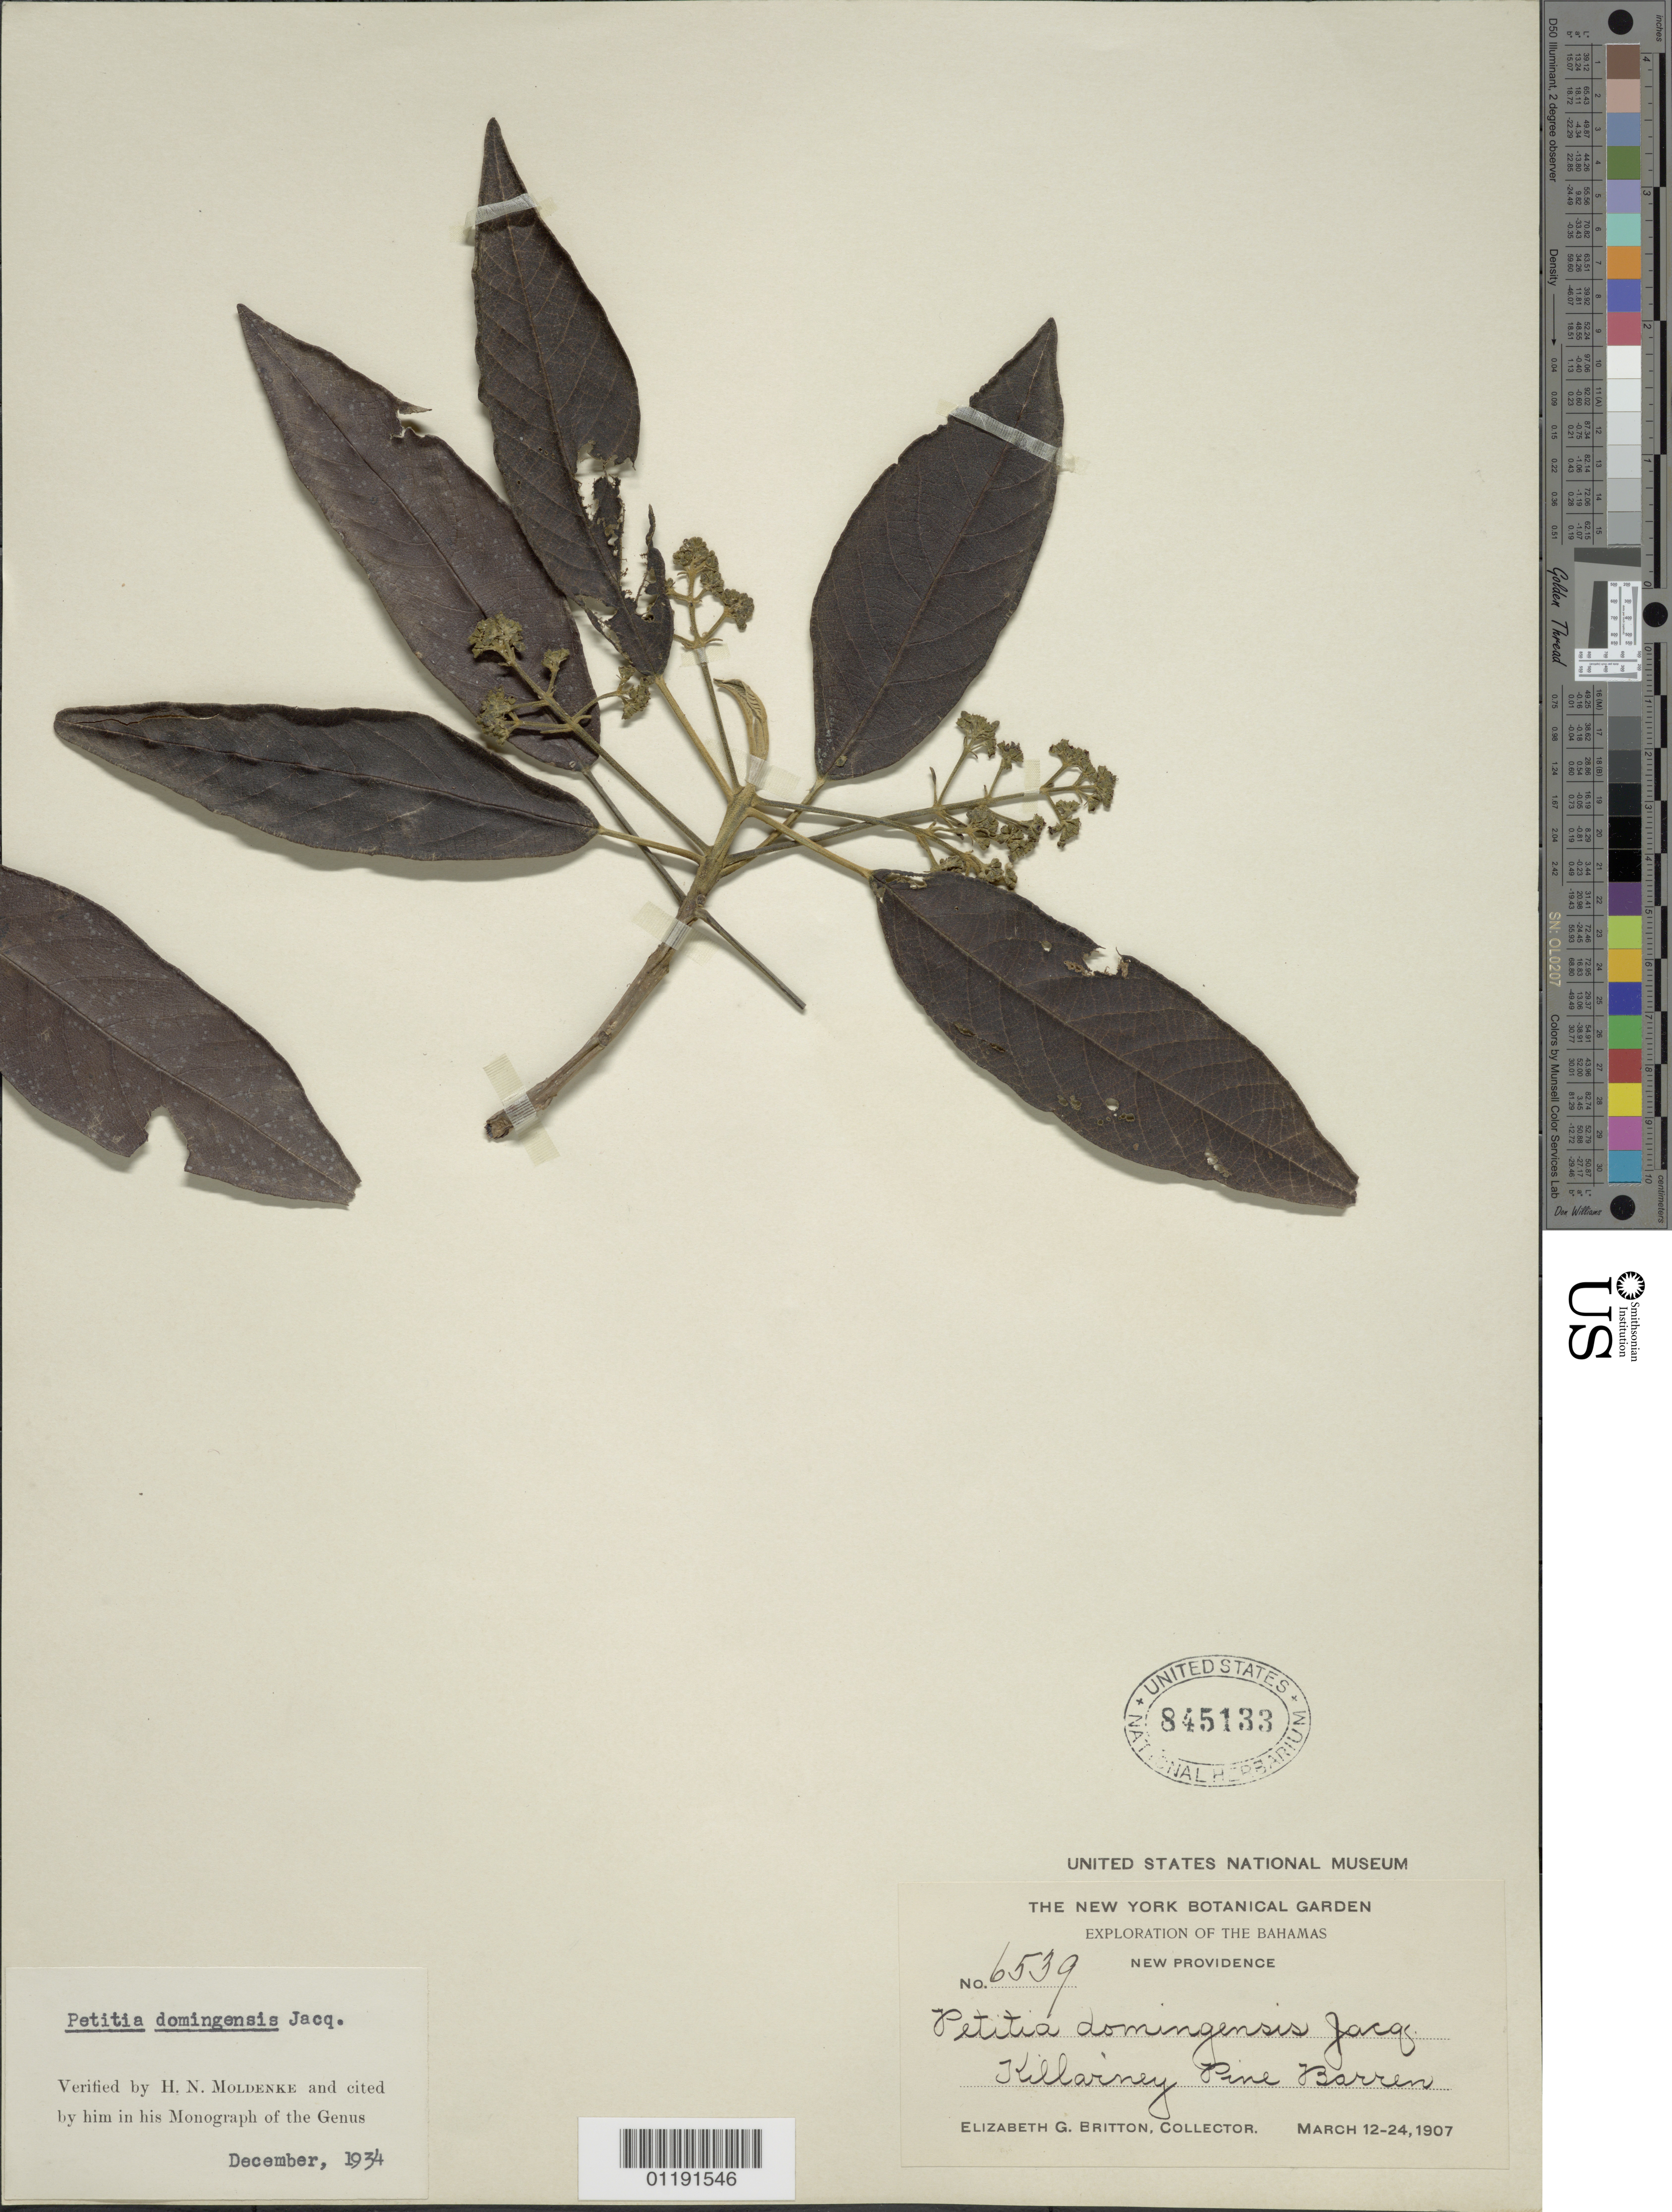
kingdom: Plantae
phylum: Tracheophyta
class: Magnoliopsida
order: Lamiales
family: Lamiaceae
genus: Petitia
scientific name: Petitia domingensis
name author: Jacq.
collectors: E. G. Britton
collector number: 6539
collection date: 1907-03-12/1907-03-24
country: Bahamas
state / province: New Providence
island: New Providence Island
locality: Killarney Pine Barren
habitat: pine barrens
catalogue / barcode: US 845133